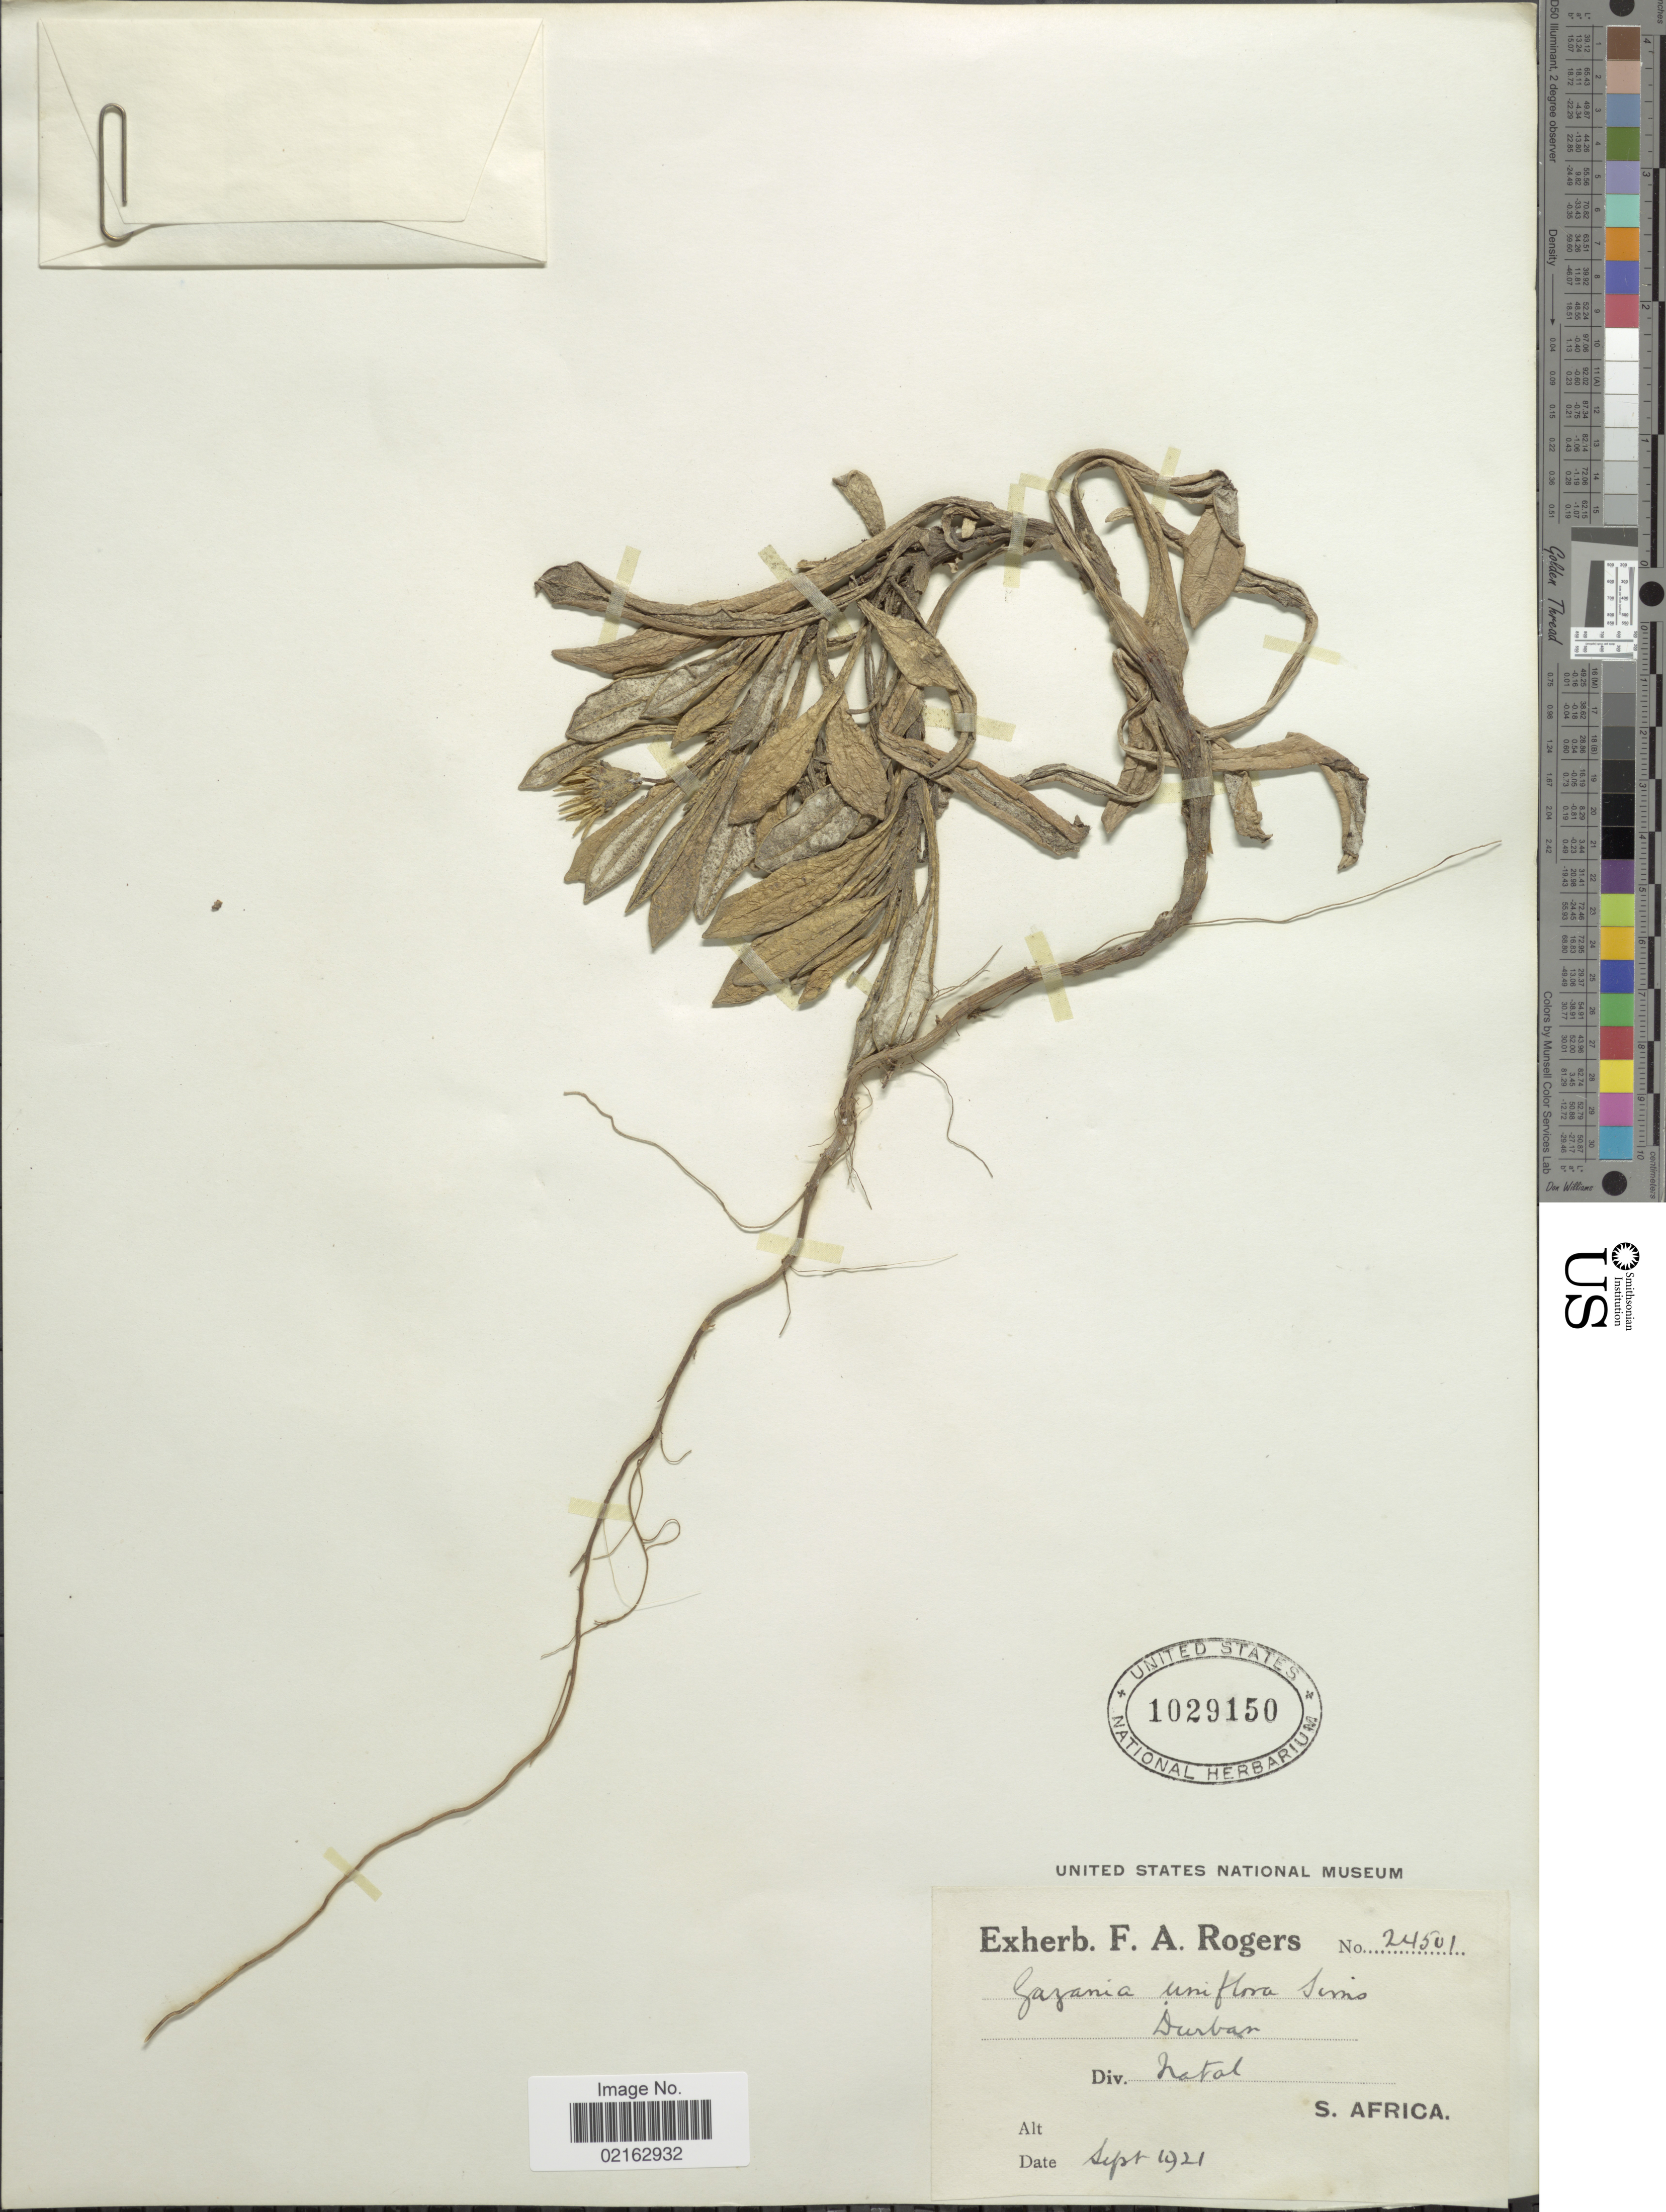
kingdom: Plantae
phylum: Tracheophyta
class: Magnoliopsida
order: Asterales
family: Asteraceae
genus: Gazania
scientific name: Gazania rigens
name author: (L.) Gaertn.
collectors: ex herb. F. A. Rogers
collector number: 24501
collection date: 1921-09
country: South Africa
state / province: KwaZulu-Natal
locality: Div. Natal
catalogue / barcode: US 1029150